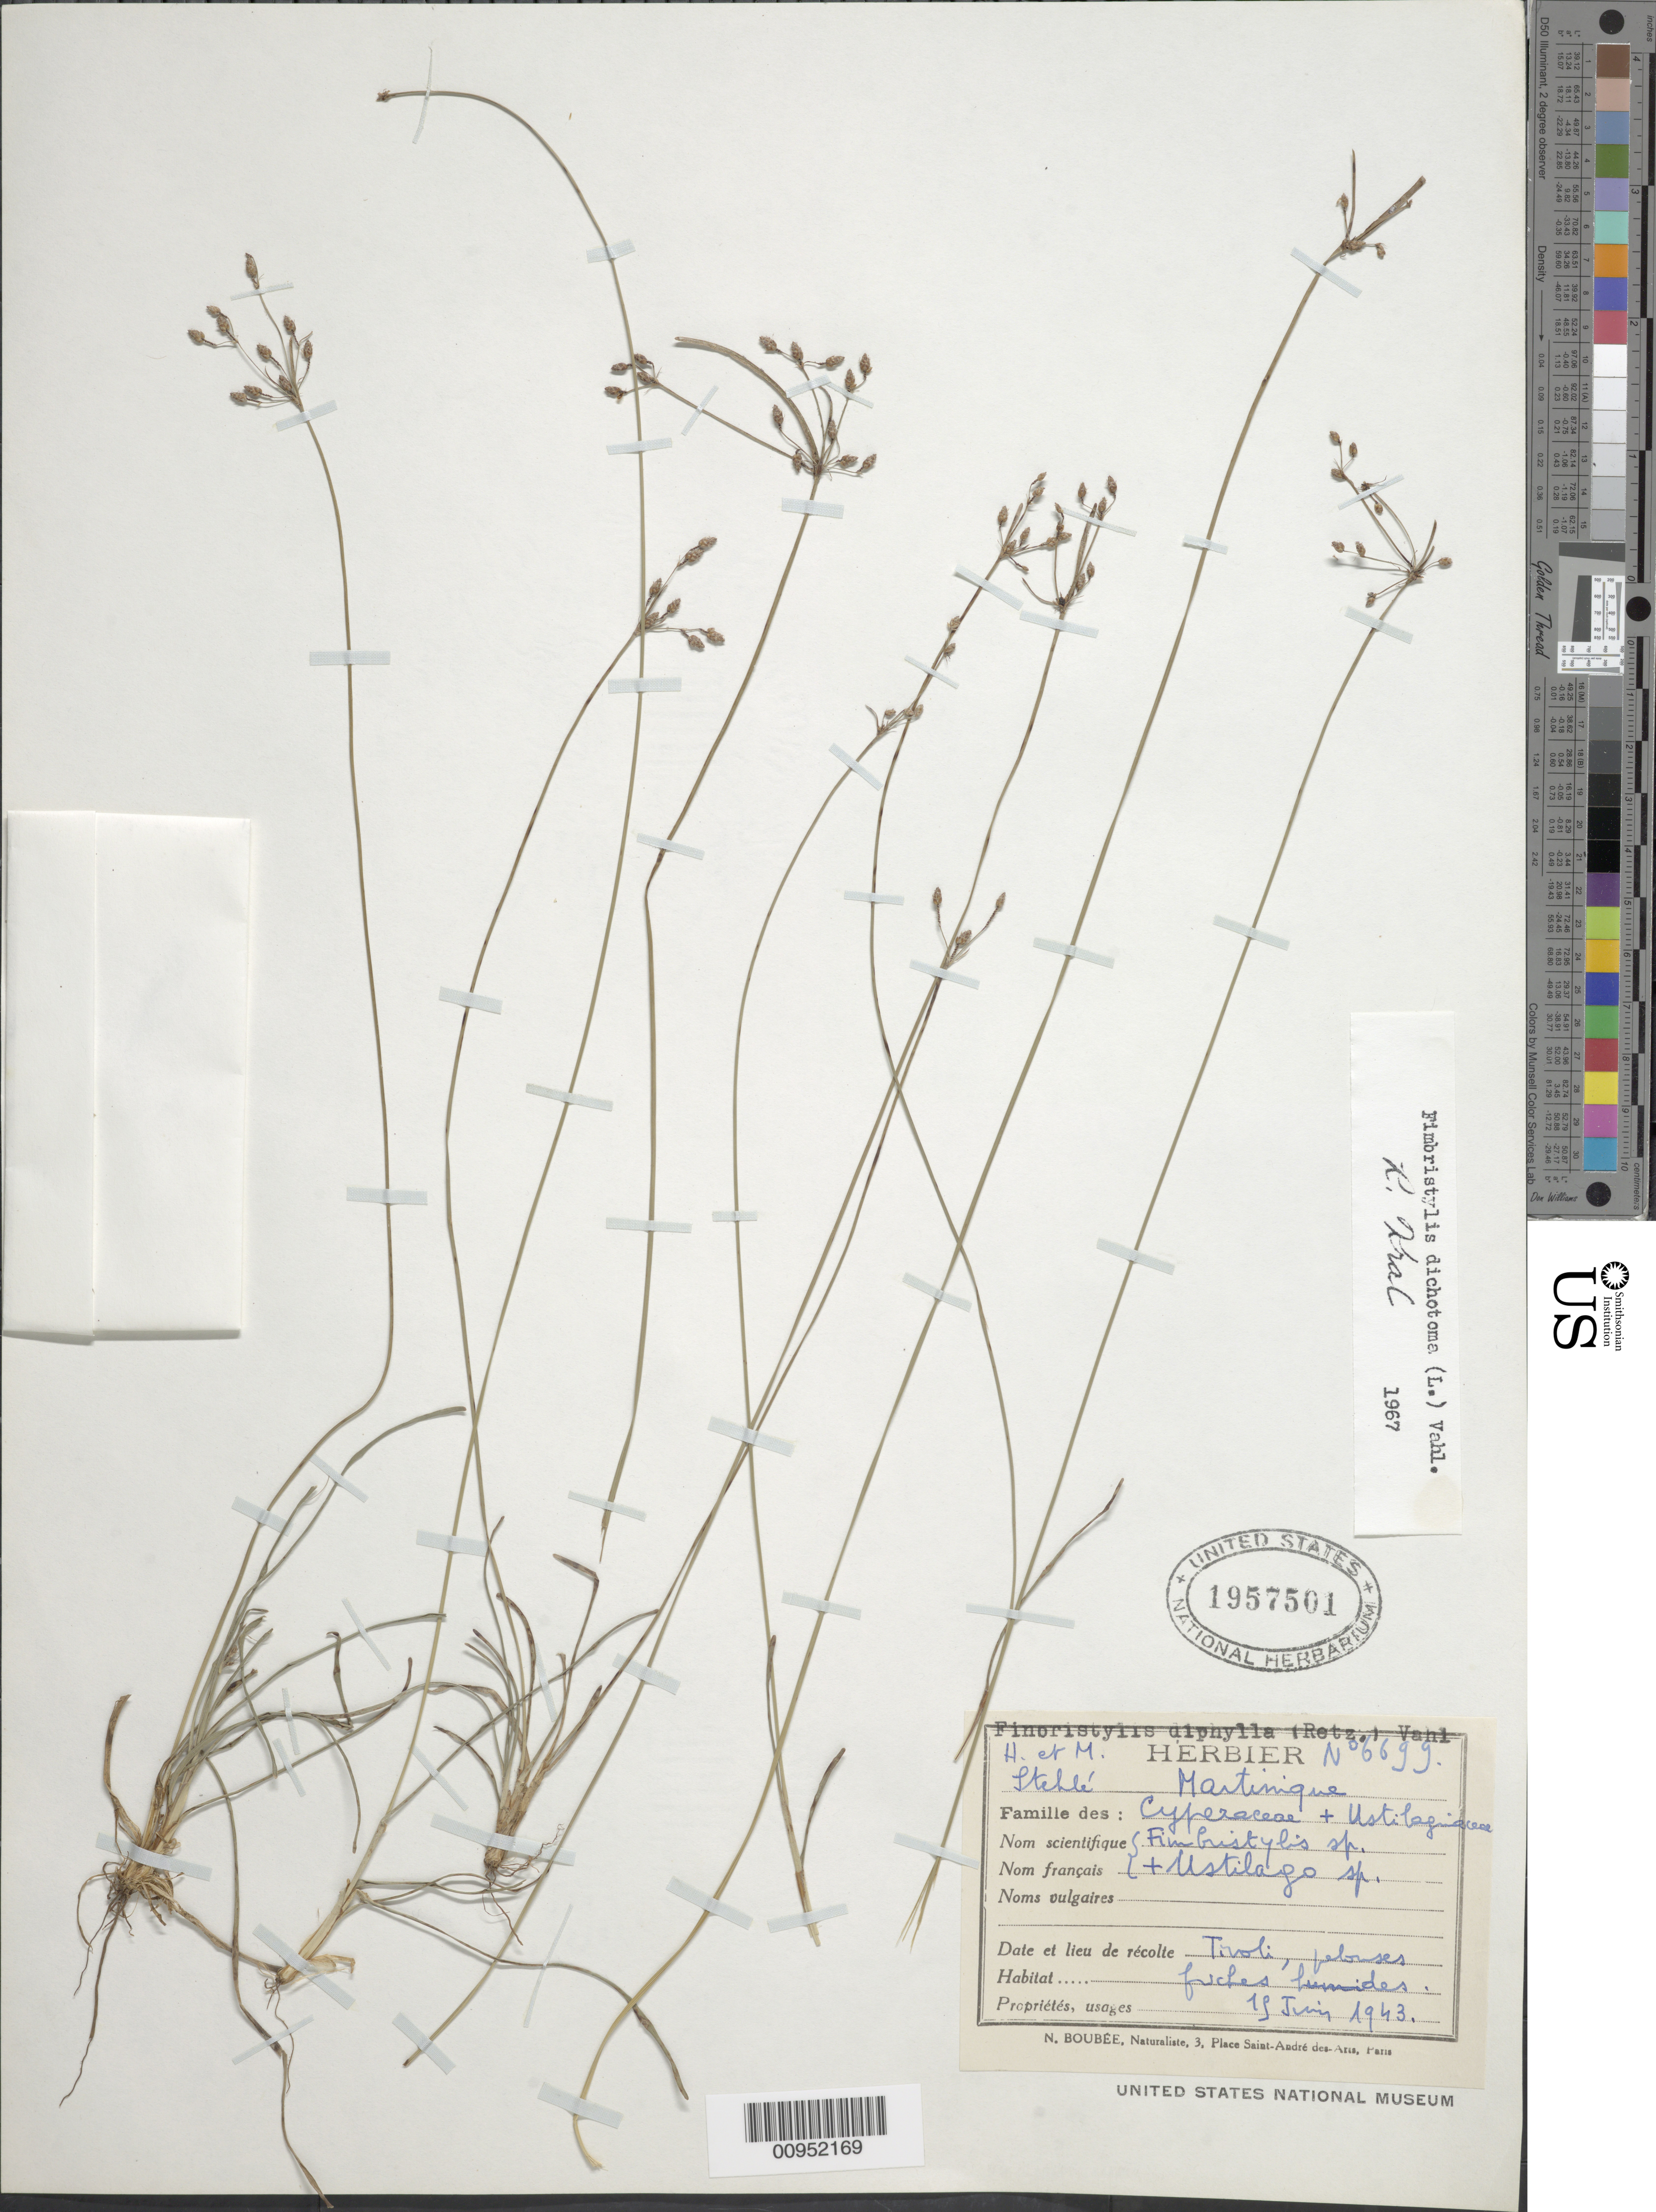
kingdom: Plantae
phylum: Tracheophyta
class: Liliopsida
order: Poales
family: Cyperaceae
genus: Fimbristylis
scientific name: Fimbristylis dichotoma subsp. dichotoma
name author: (L.) Vahl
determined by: Kral, Robert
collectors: H. Stehlé & M. Stehlé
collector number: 6699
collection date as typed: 15 Jun 1943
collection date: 1943-06-15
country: Martinique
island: Martinique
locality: Tivoli, pelouses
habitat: Friches humides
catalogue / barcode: US 1957501